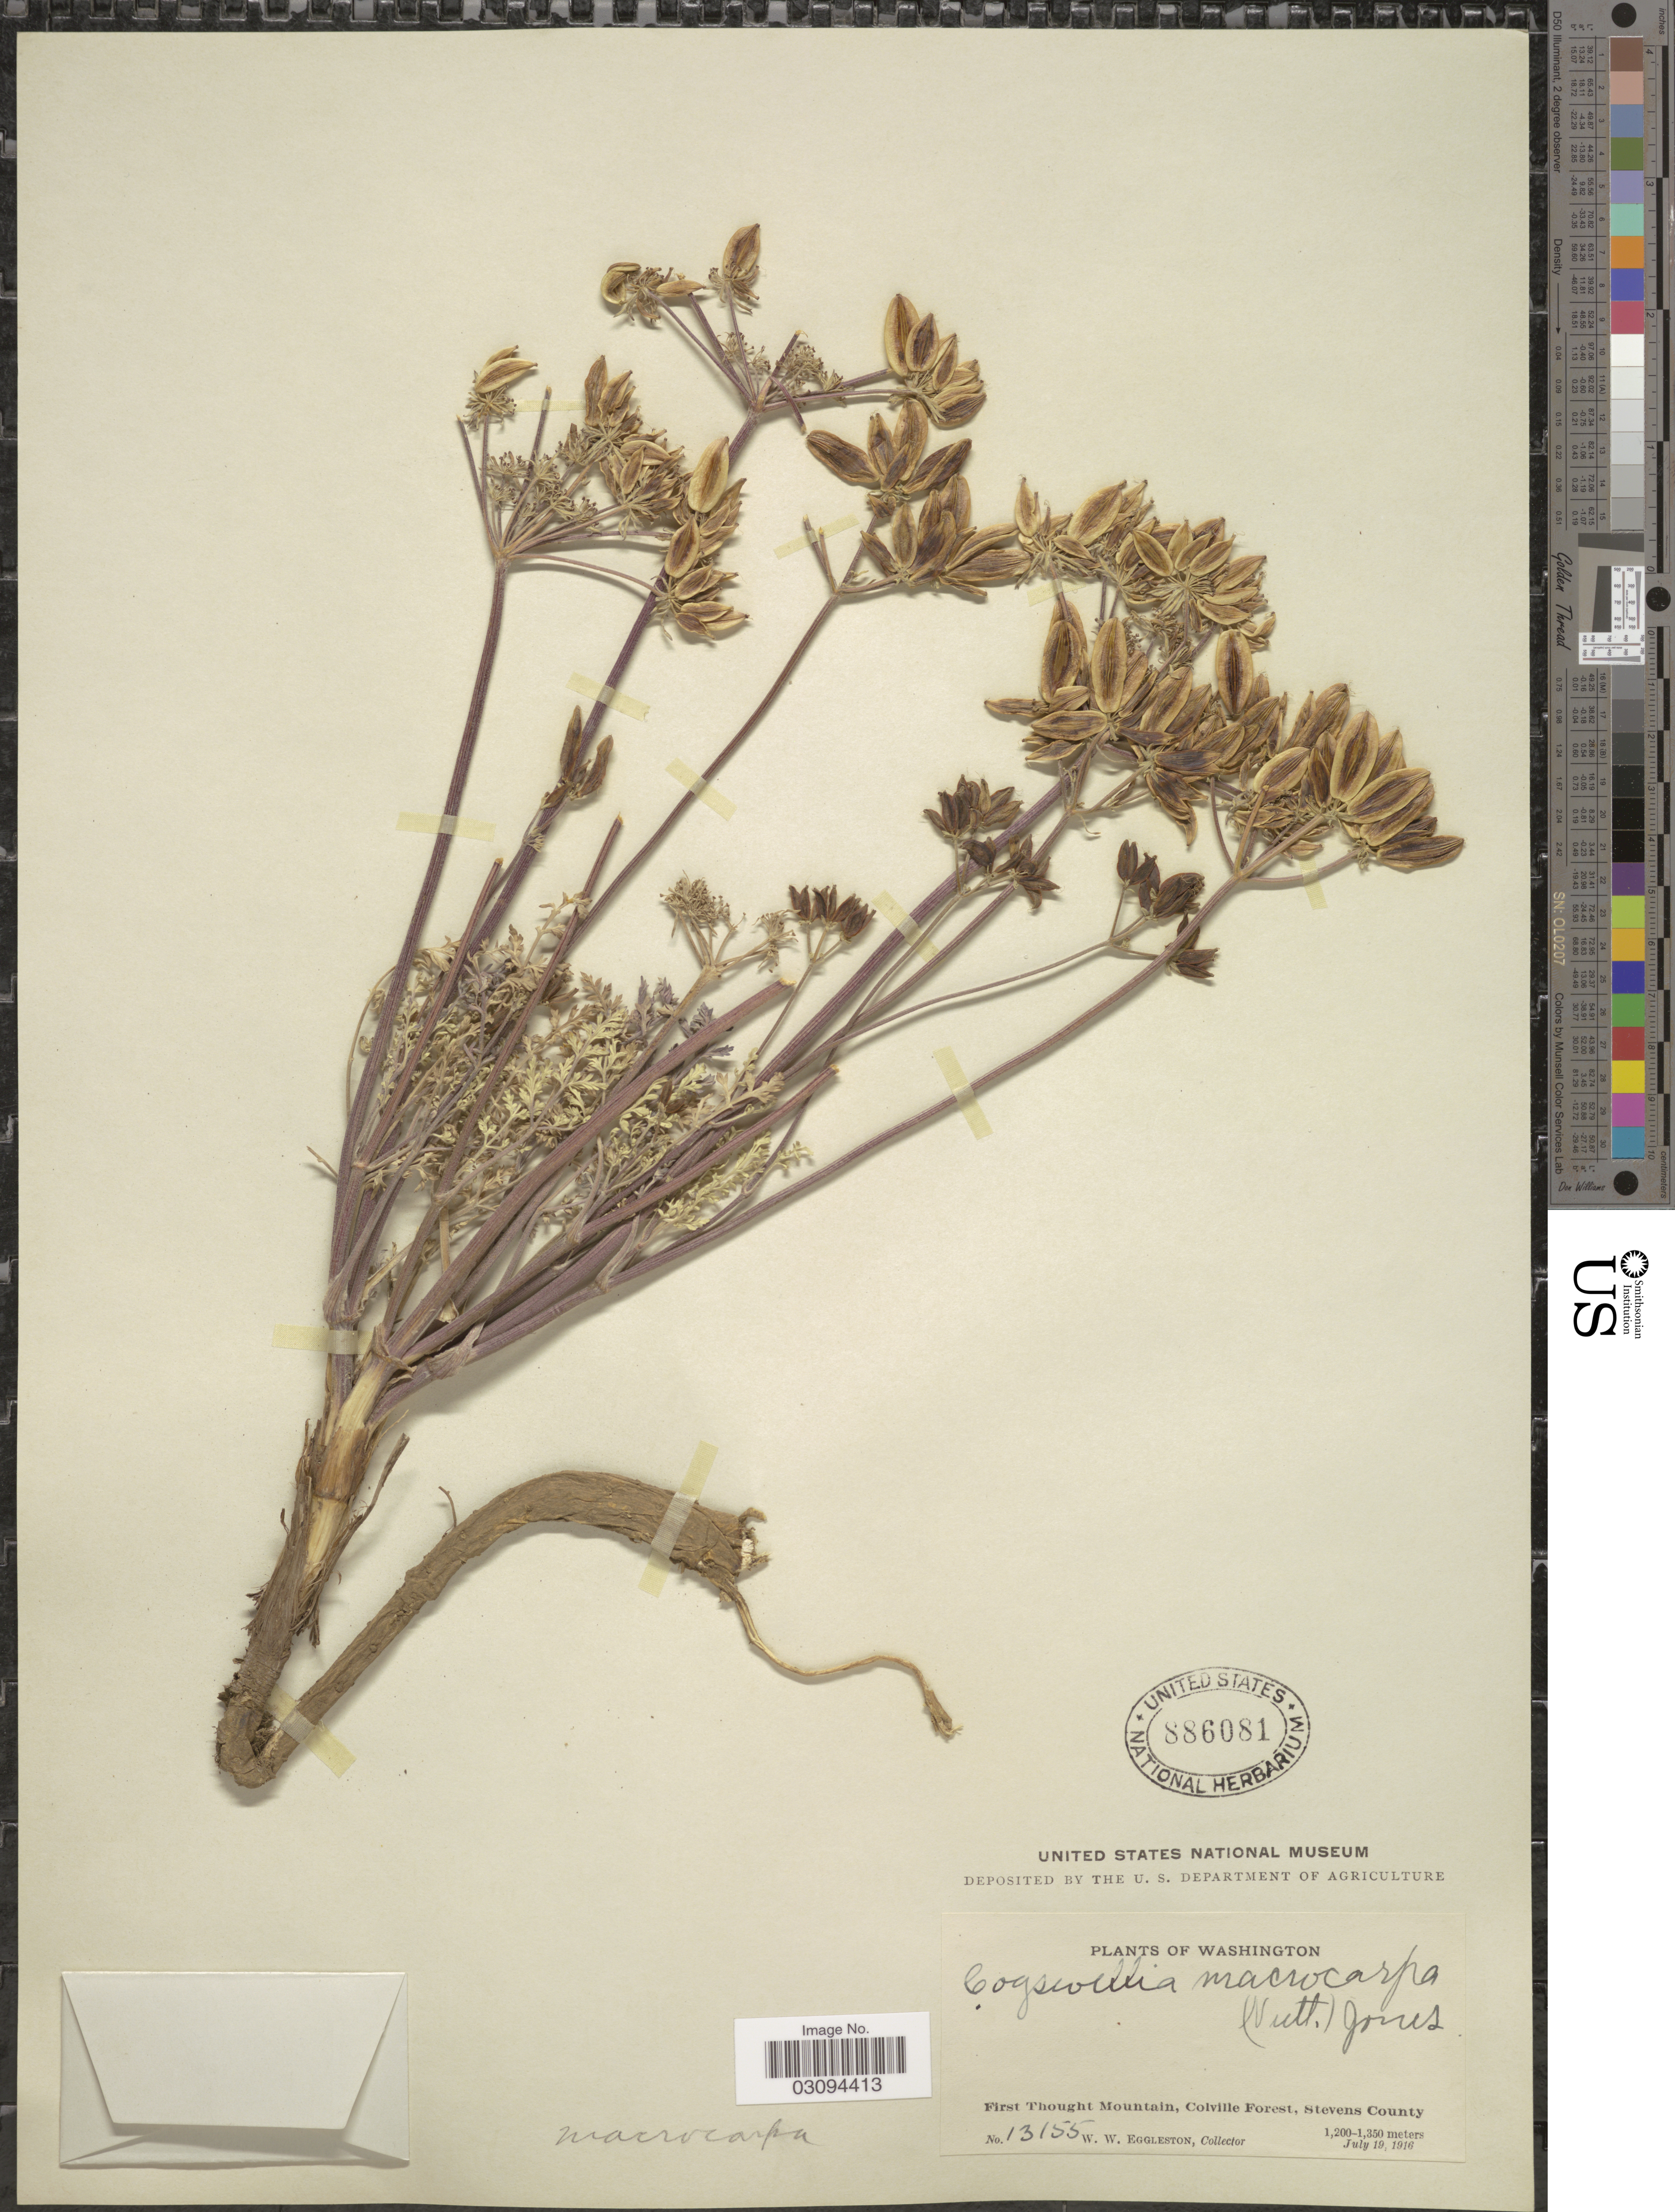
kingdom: Plantae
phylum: Tracheophyta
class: Magnoliopsida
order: Apiales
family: Apiaceae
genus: Lomatium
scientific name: Lomatium macrocarpum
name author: (Hook. et al.) J.M. Coult. & Rose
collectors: W. W. Eggleston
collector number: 13155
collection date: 1916-07-19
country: United States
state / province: Washington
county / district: Stevens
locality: First Thought Mountain, Colville Forest, Stevens County.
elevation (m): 1200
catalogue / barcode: US 886081